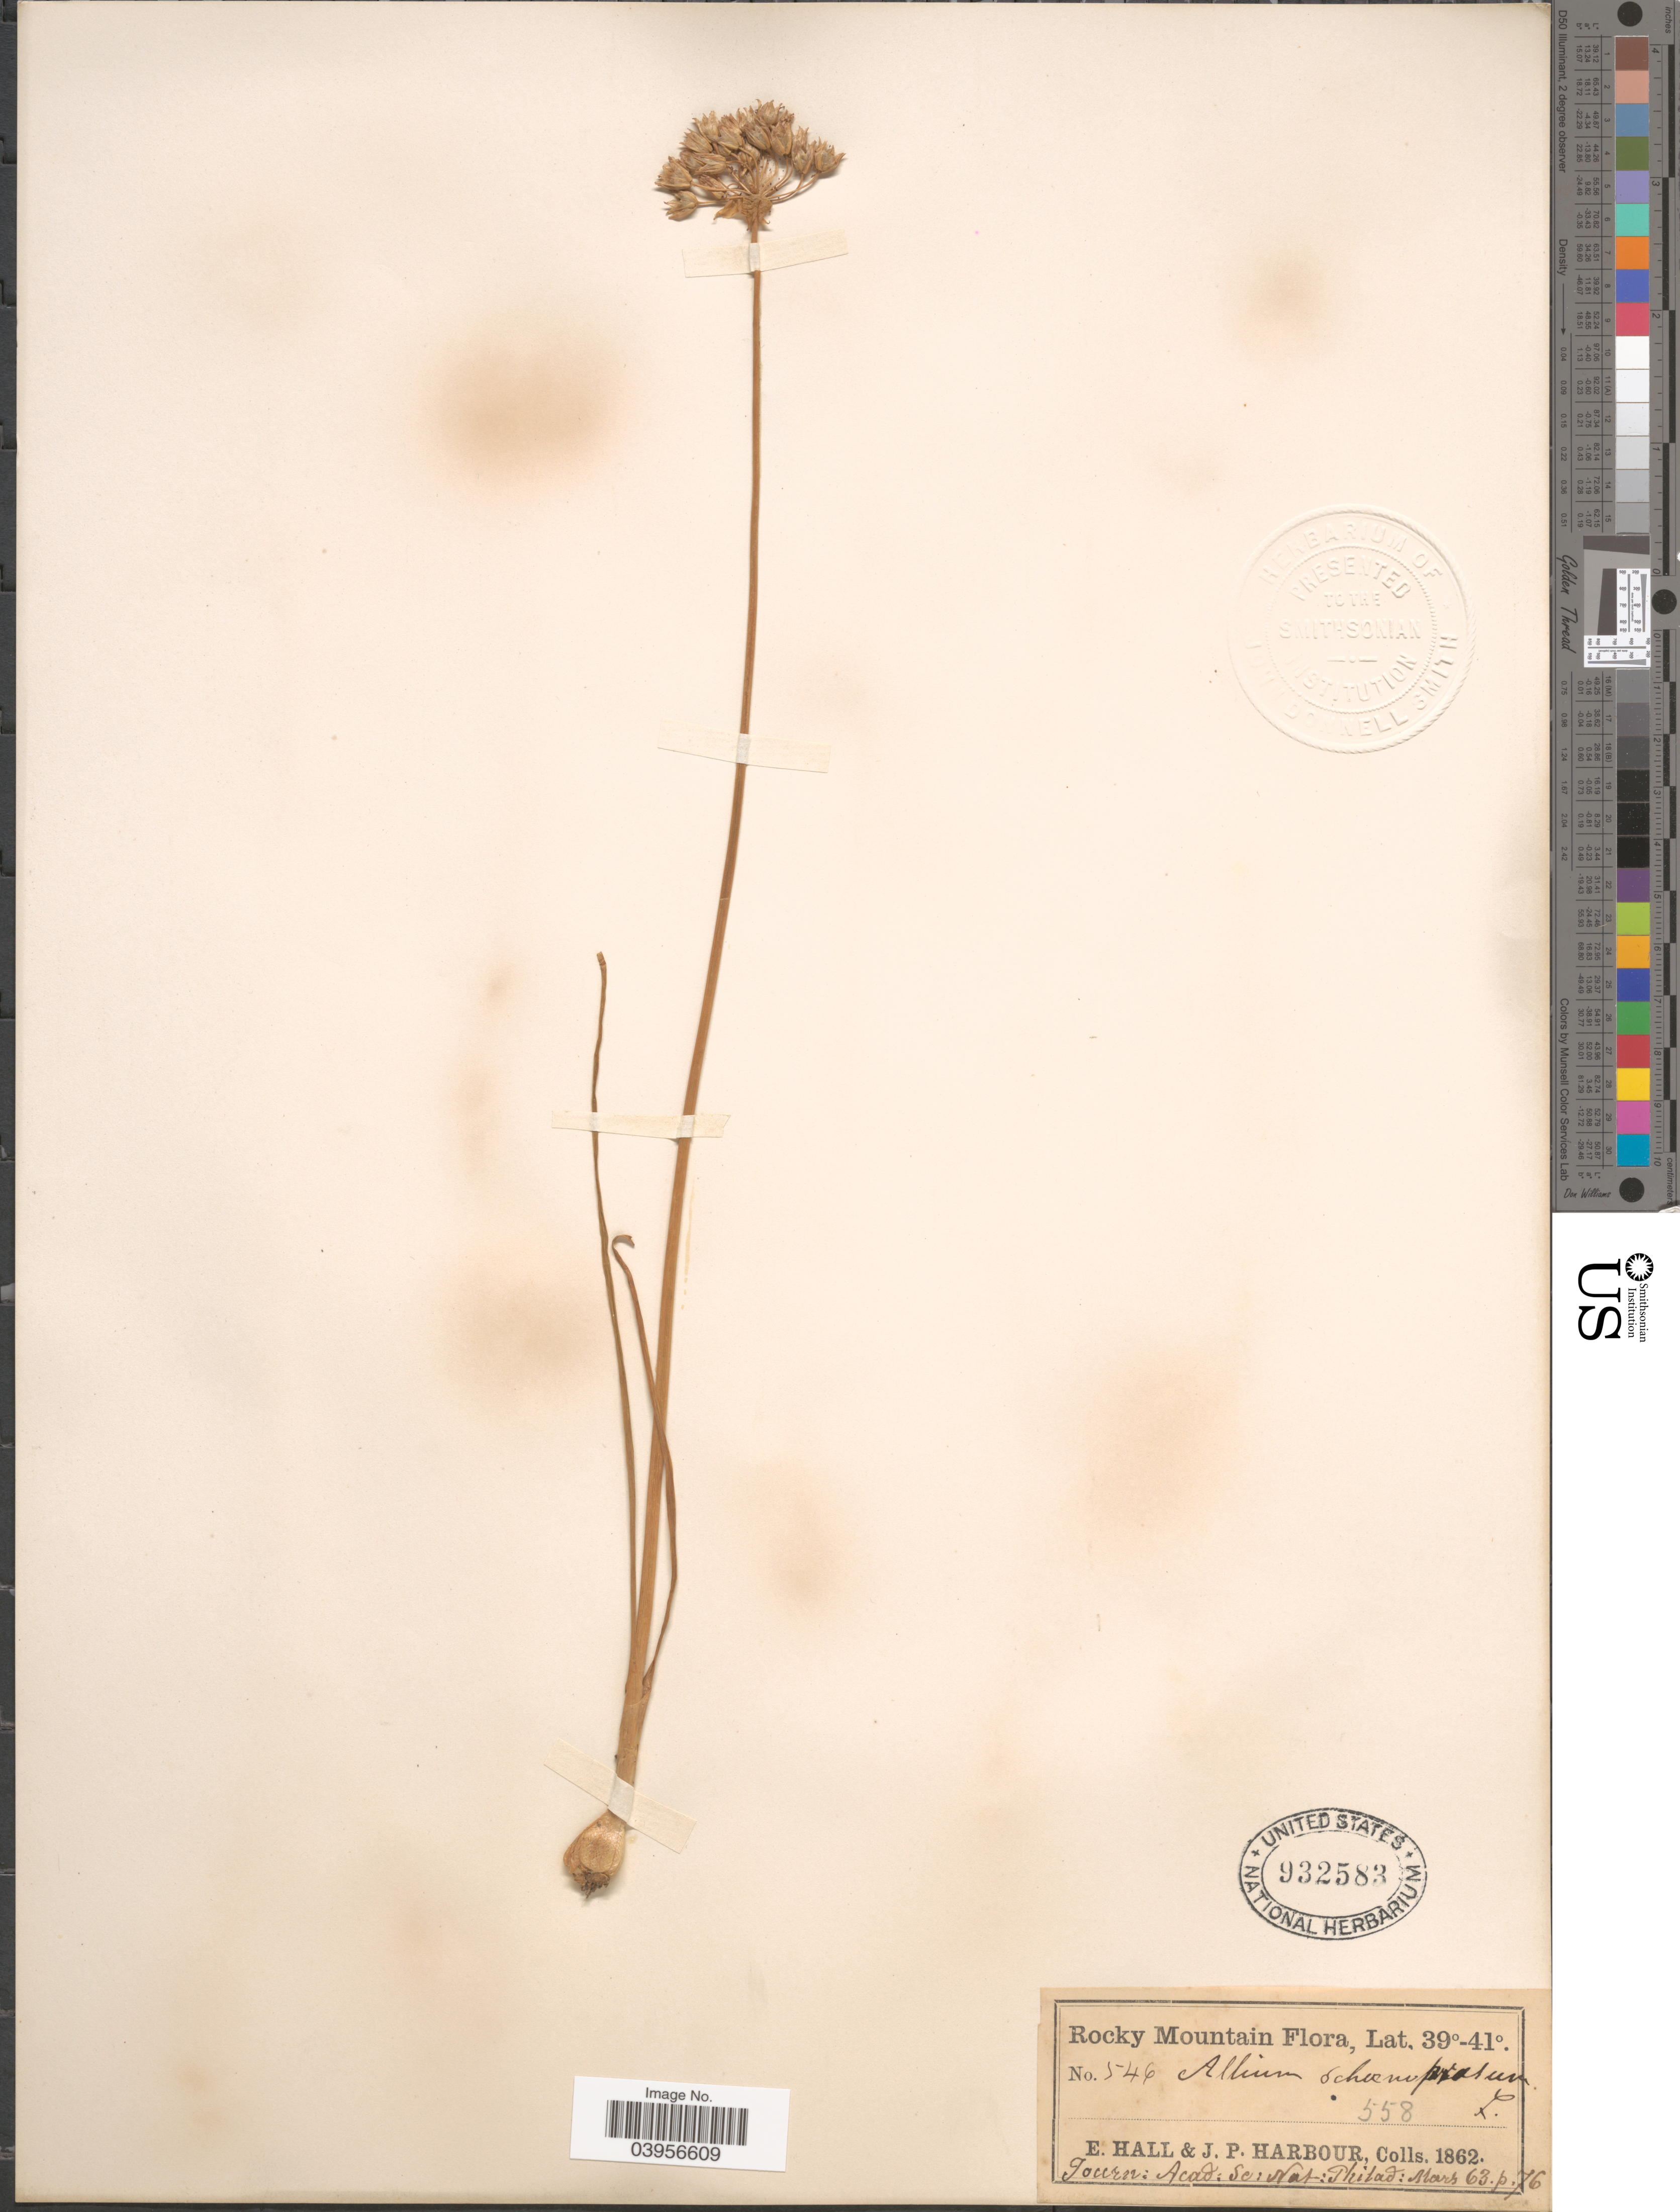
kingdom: Plantae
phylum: Tracheophyta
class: Liliopsida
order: Asparagales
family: Amaryllidaceae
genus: Allium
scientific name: Allium schoenoprasum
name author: L.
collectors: E. Hall & J. Harbour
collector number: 546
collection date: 1862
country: United States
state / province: Colorado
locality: Rocky Mountain.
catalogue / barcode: US 932583